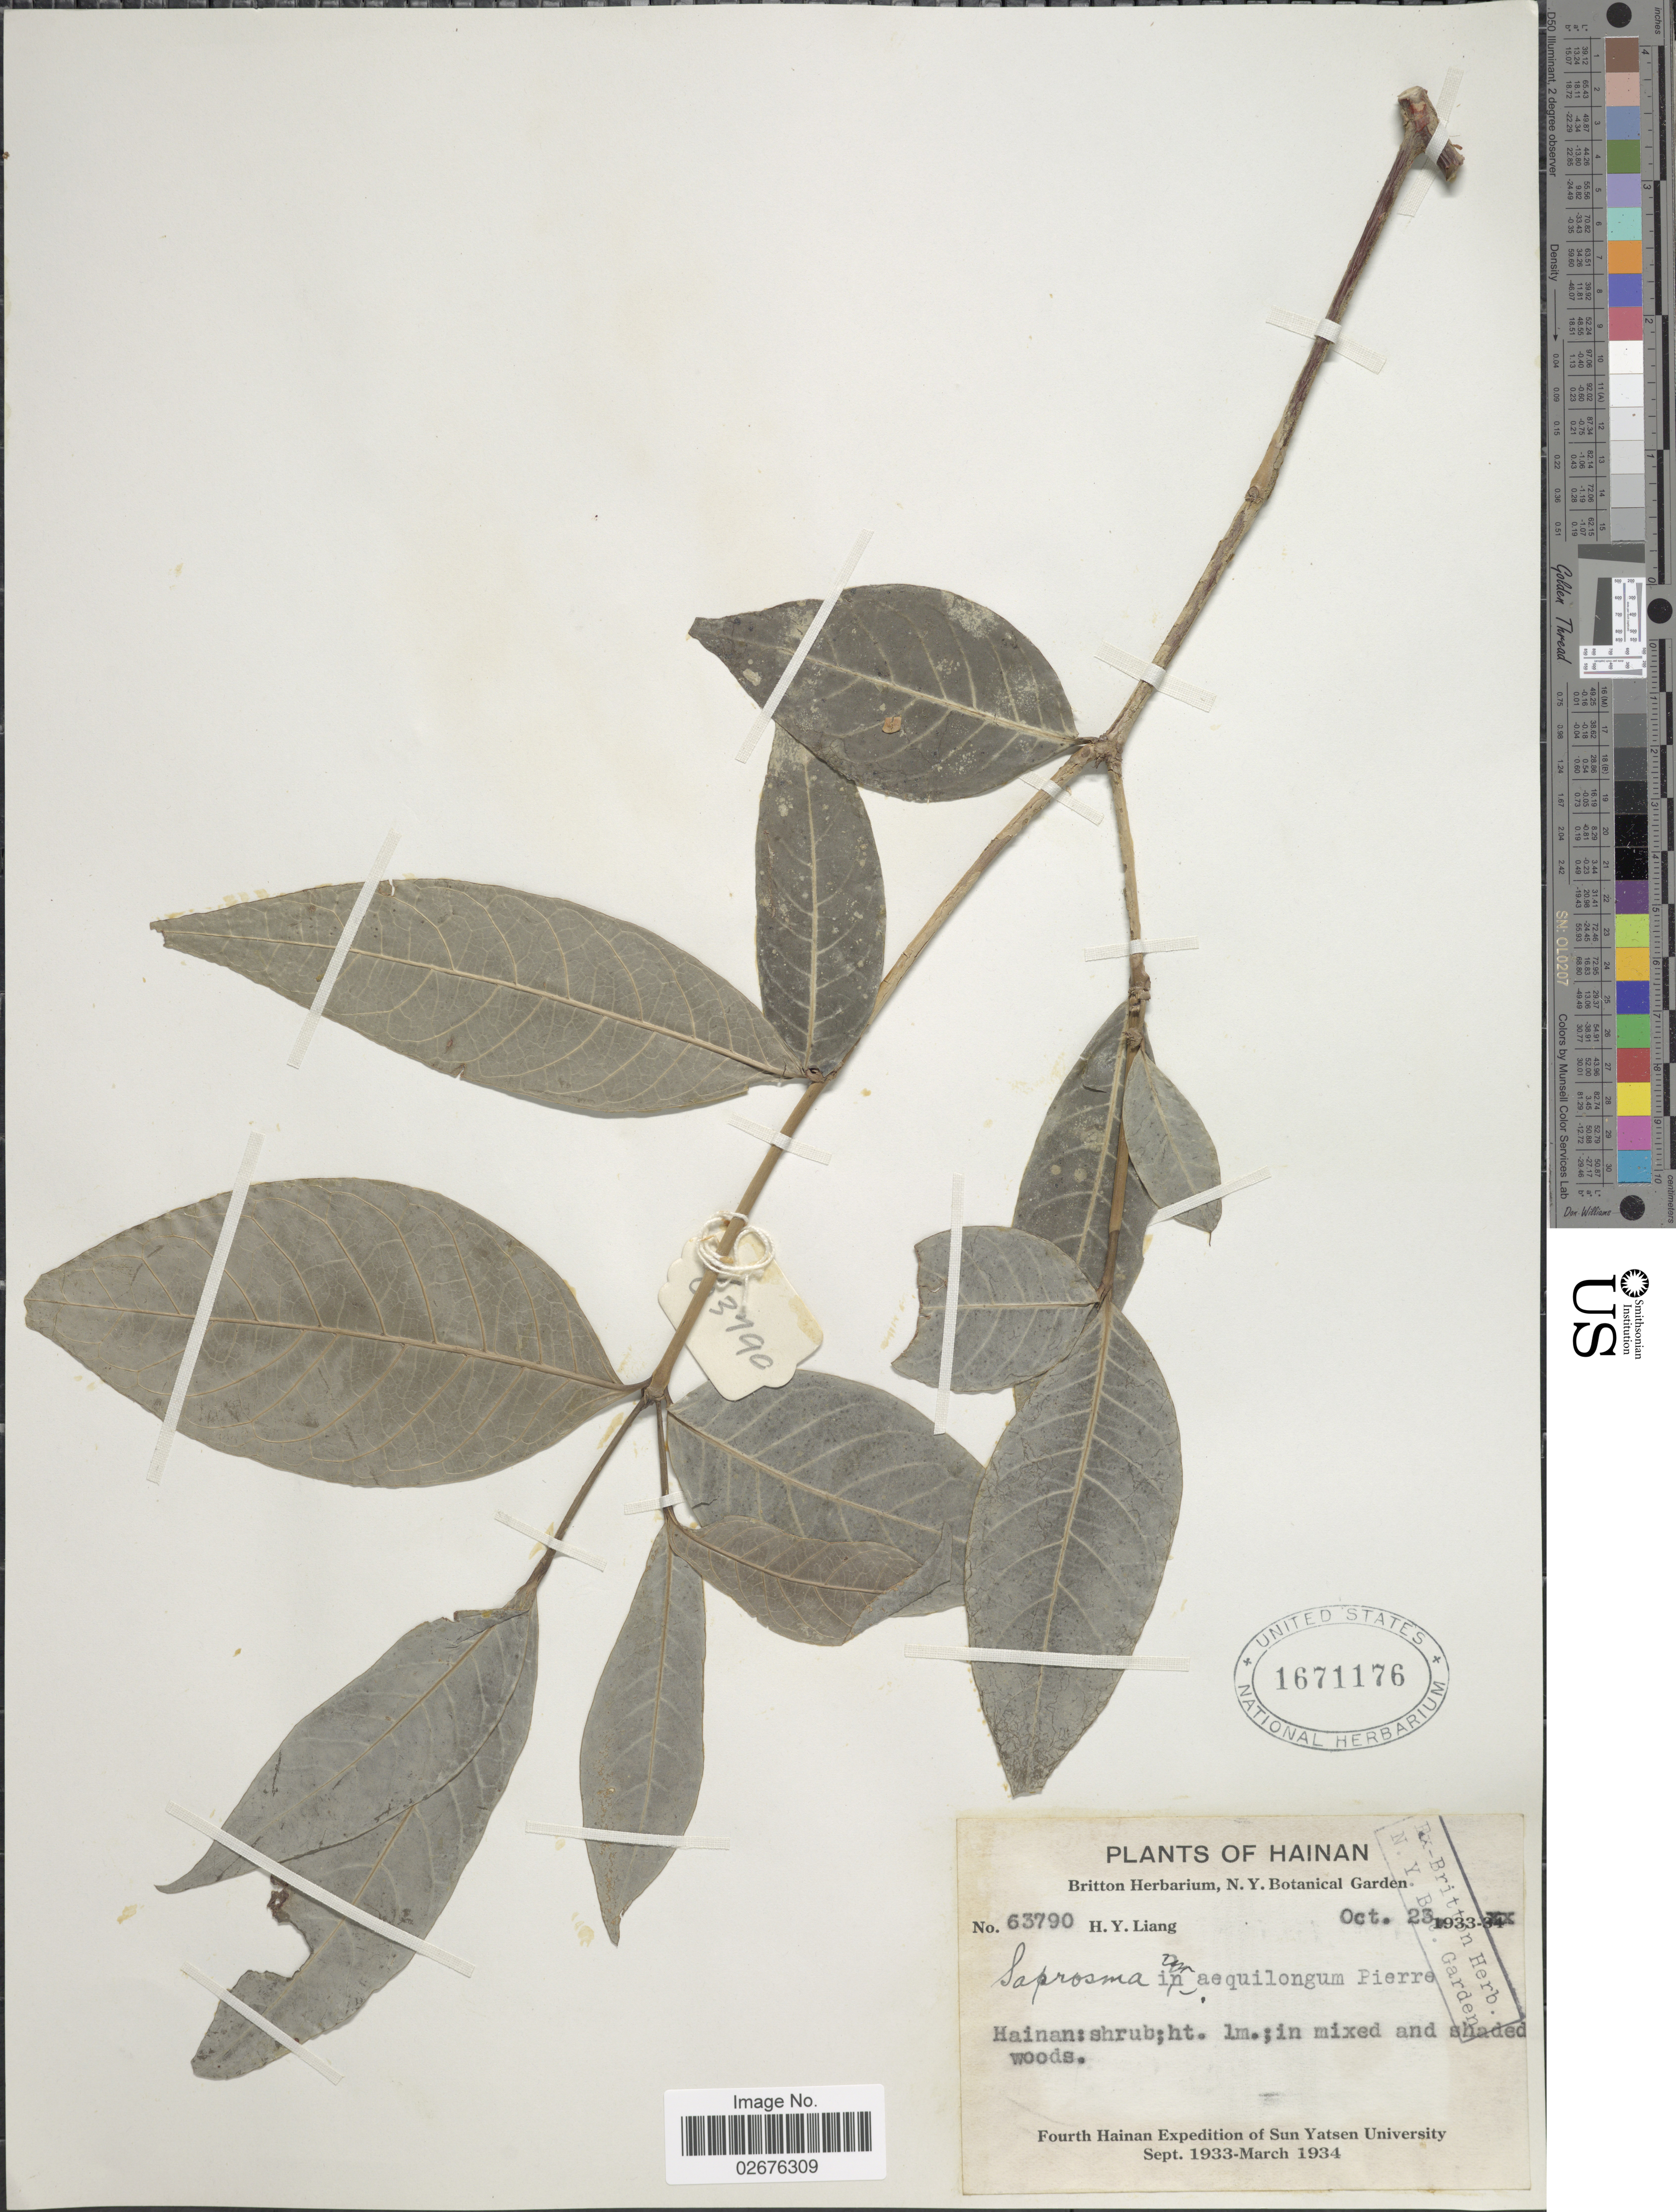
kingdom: Plantae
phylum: Tracheophyta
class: Magnoliopsida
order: Gentianales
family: Rubiaceae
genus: Saprosma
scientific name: Saprosma inaequilonga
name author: Pierre ex Pit.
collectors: H. Y. Liang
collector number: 63790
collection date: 1933-10-23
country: China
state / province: Hainan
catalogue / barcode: US 1671176